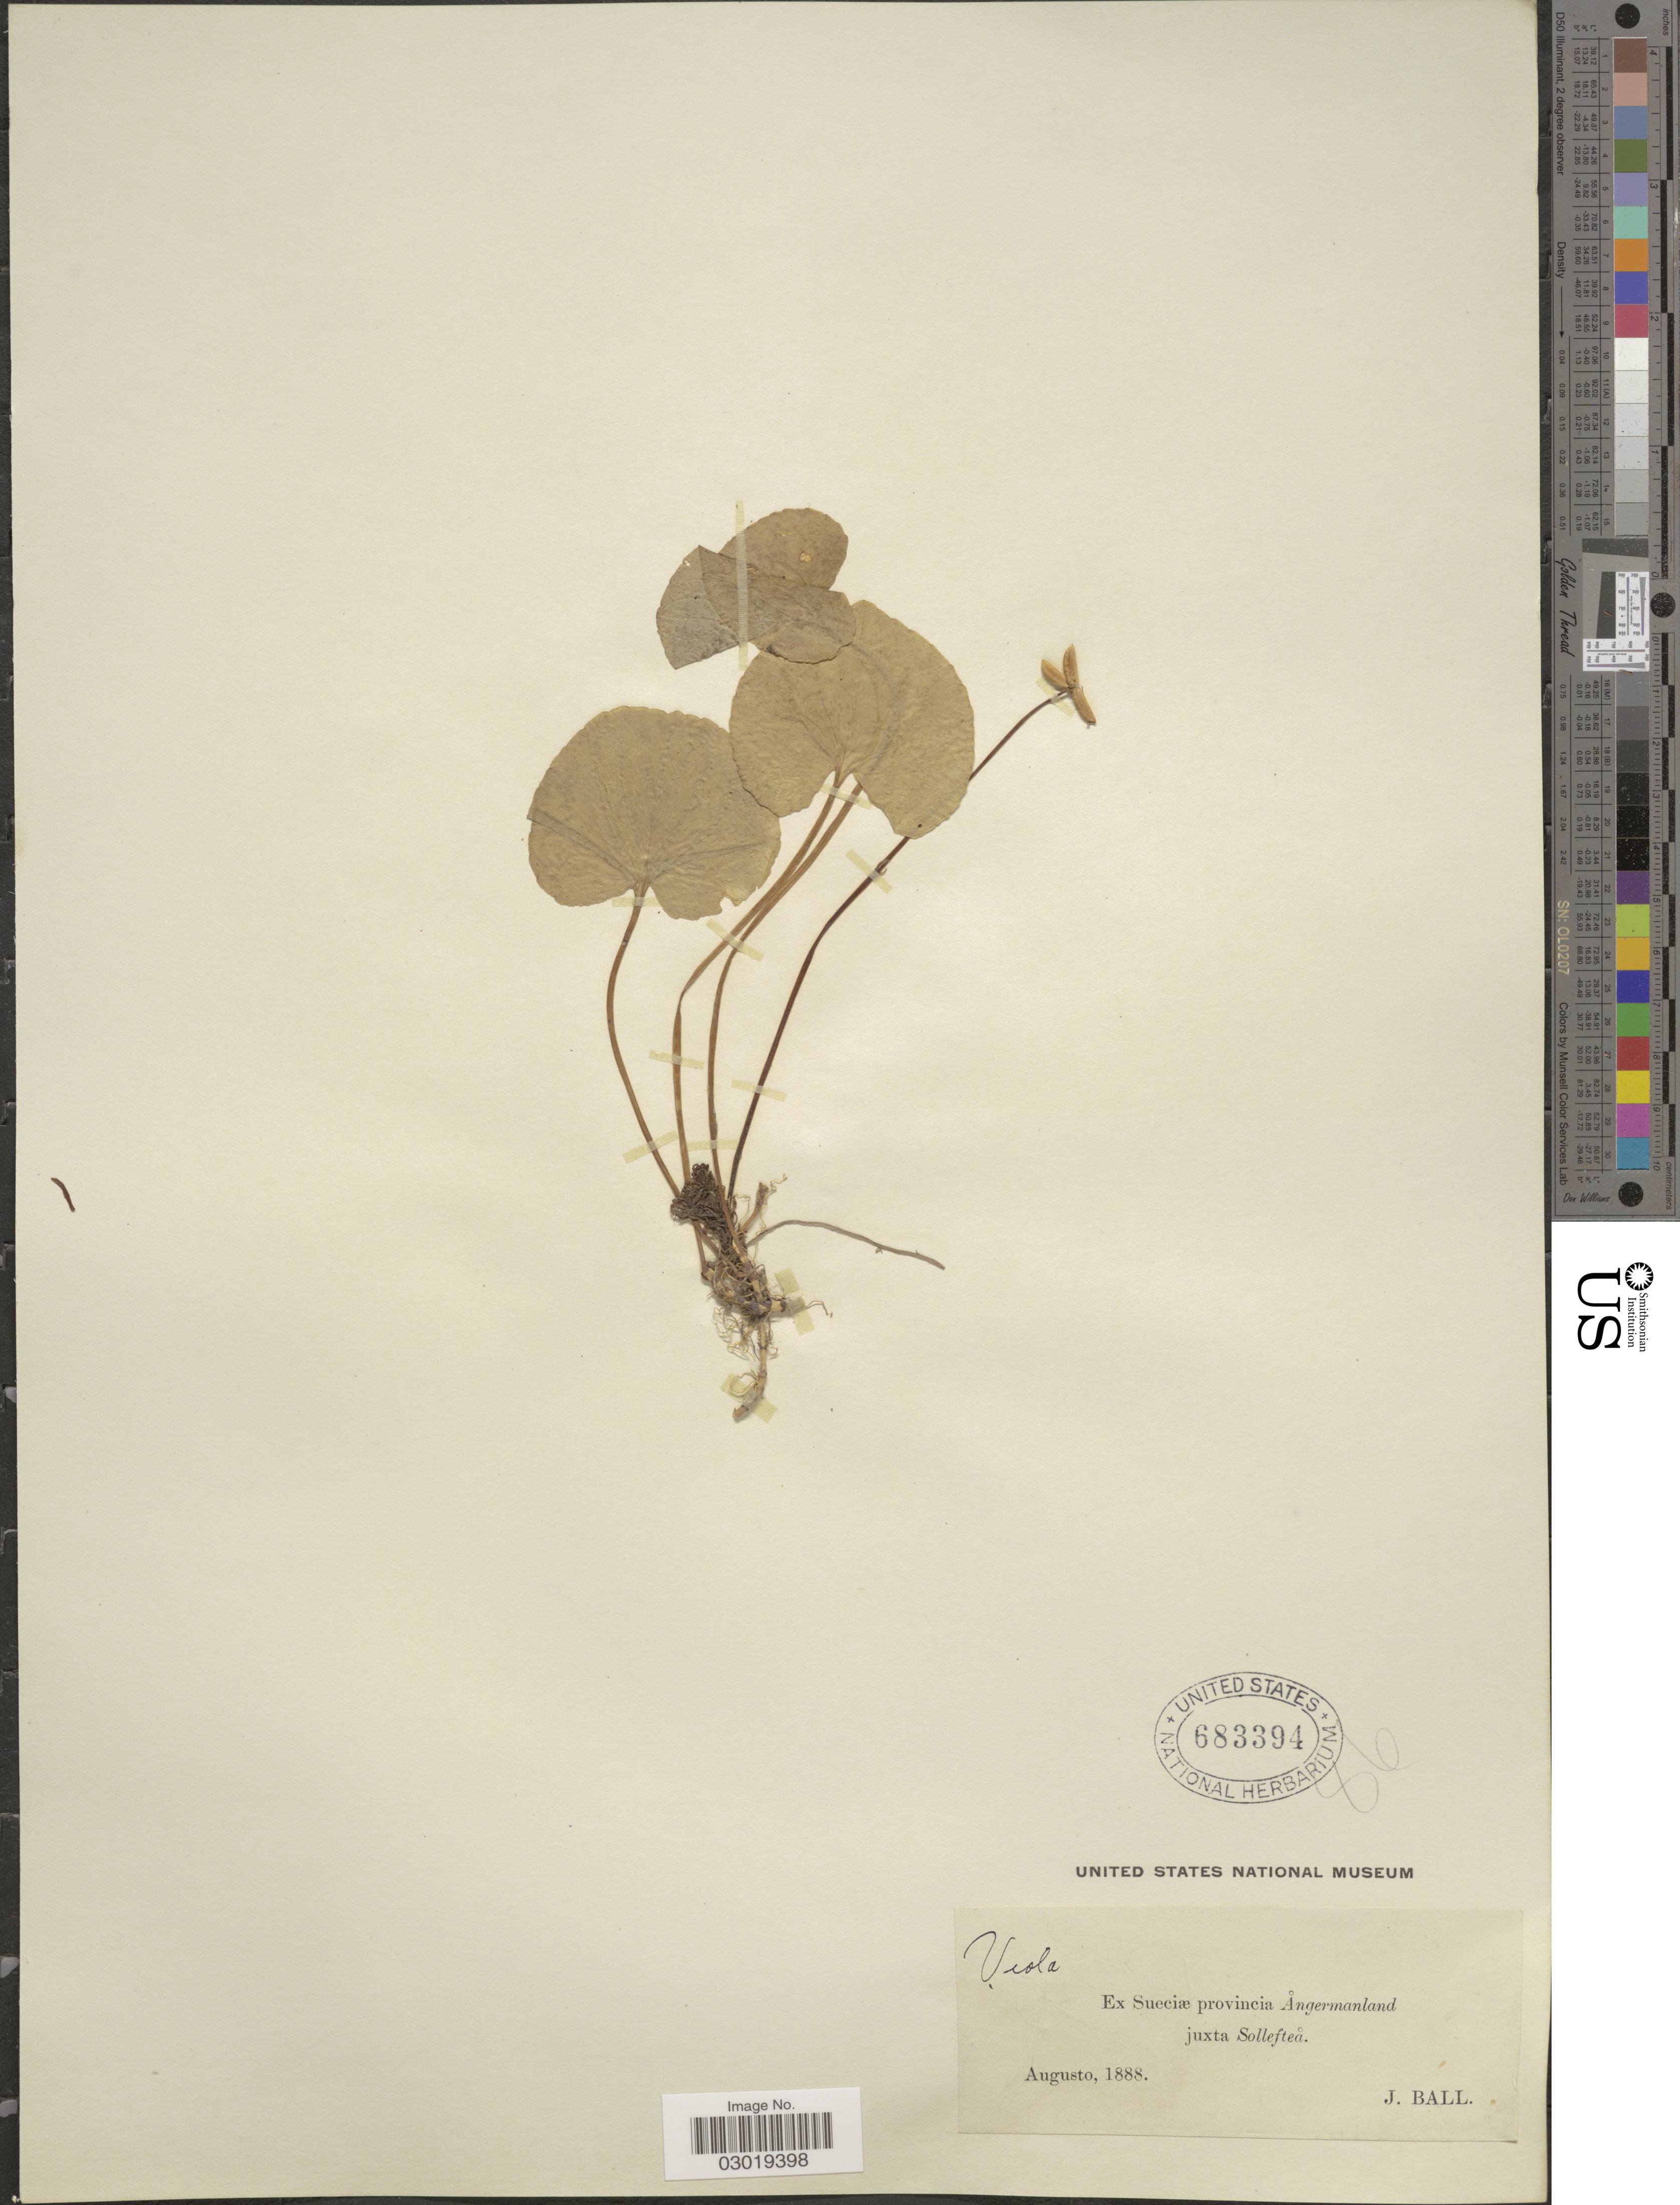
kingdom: Plantae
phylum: Tracheophyta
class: Magnoliopsida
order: Malpighiales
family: Violaceae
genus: Viola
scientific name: Viola sp.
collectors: J. Ball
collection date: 1888-08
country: Sweden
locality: Sueciæ provincia Angermanland juxta Solleftea.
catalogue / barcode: US 683394